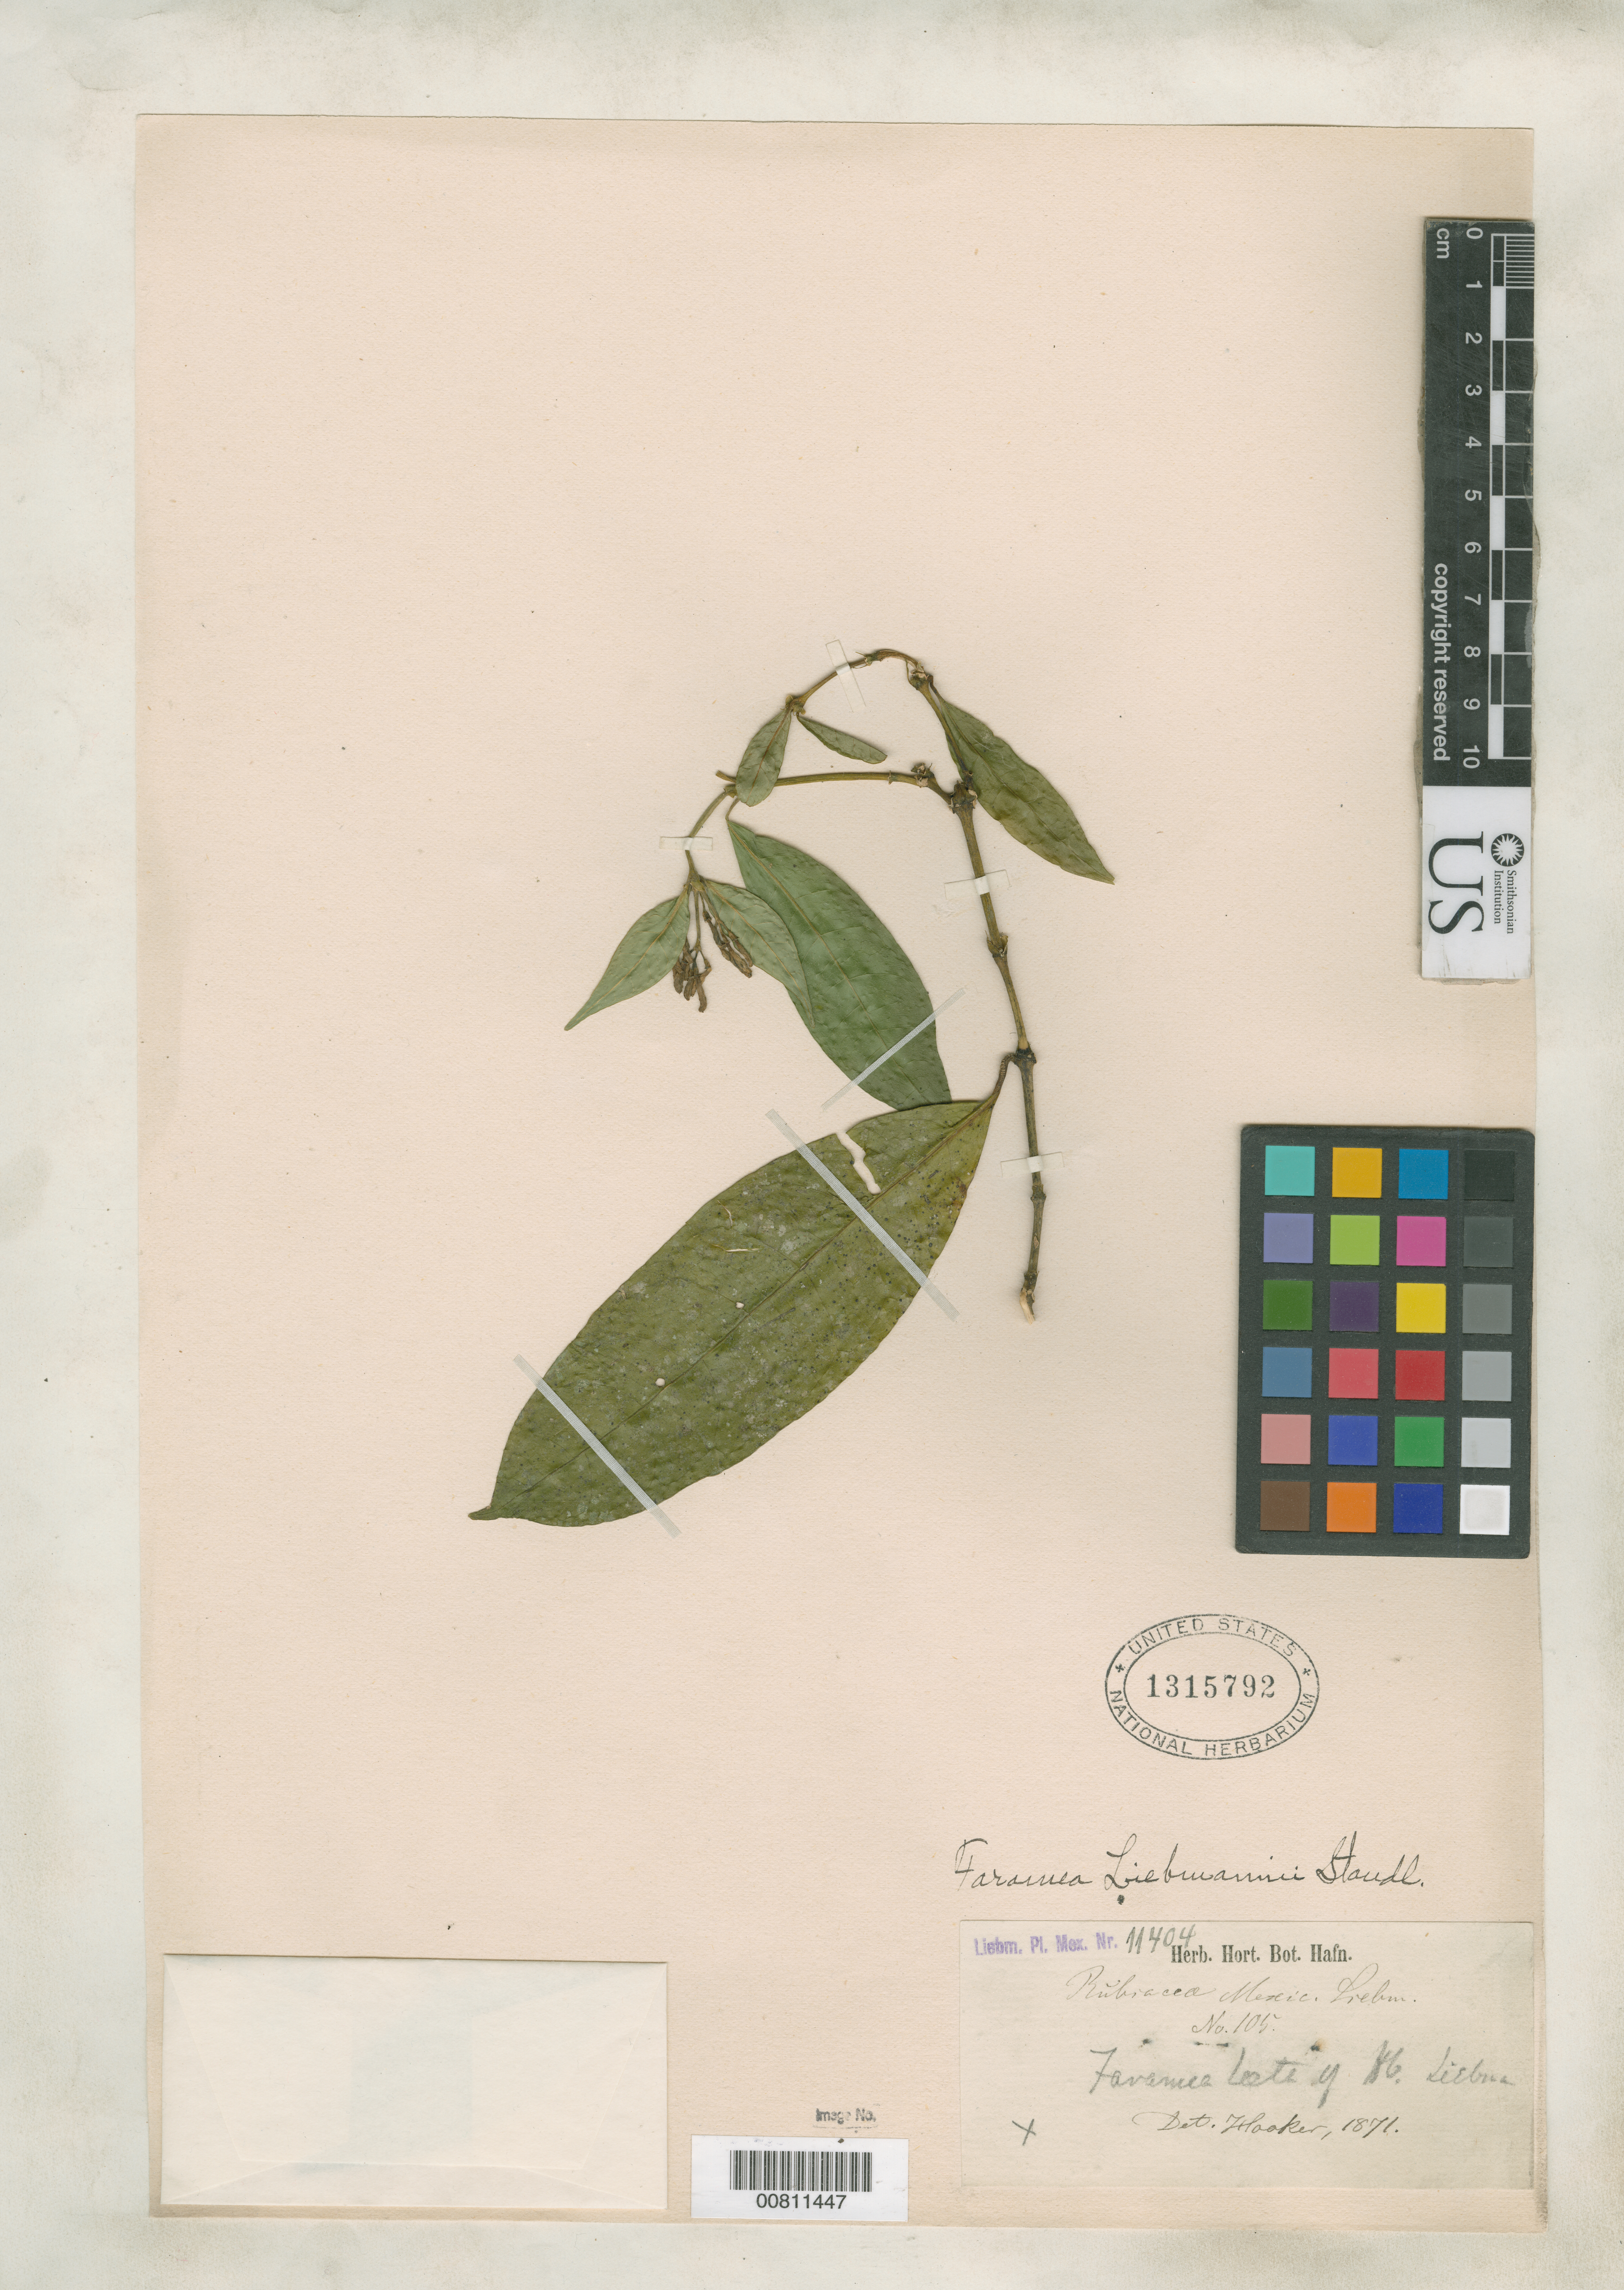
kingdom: Plantae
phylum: Tracheophyta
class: Magnoliopsida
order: Gentianales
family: Rubiaceae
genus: Faramea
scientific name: Faramea liebmannii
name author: Standl.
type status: Isotype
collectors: F. M. Liebmann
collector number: Pl. Mex. 11404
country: Mexico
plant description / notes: US sheet without collection date or locality.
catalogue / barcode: US 1315792